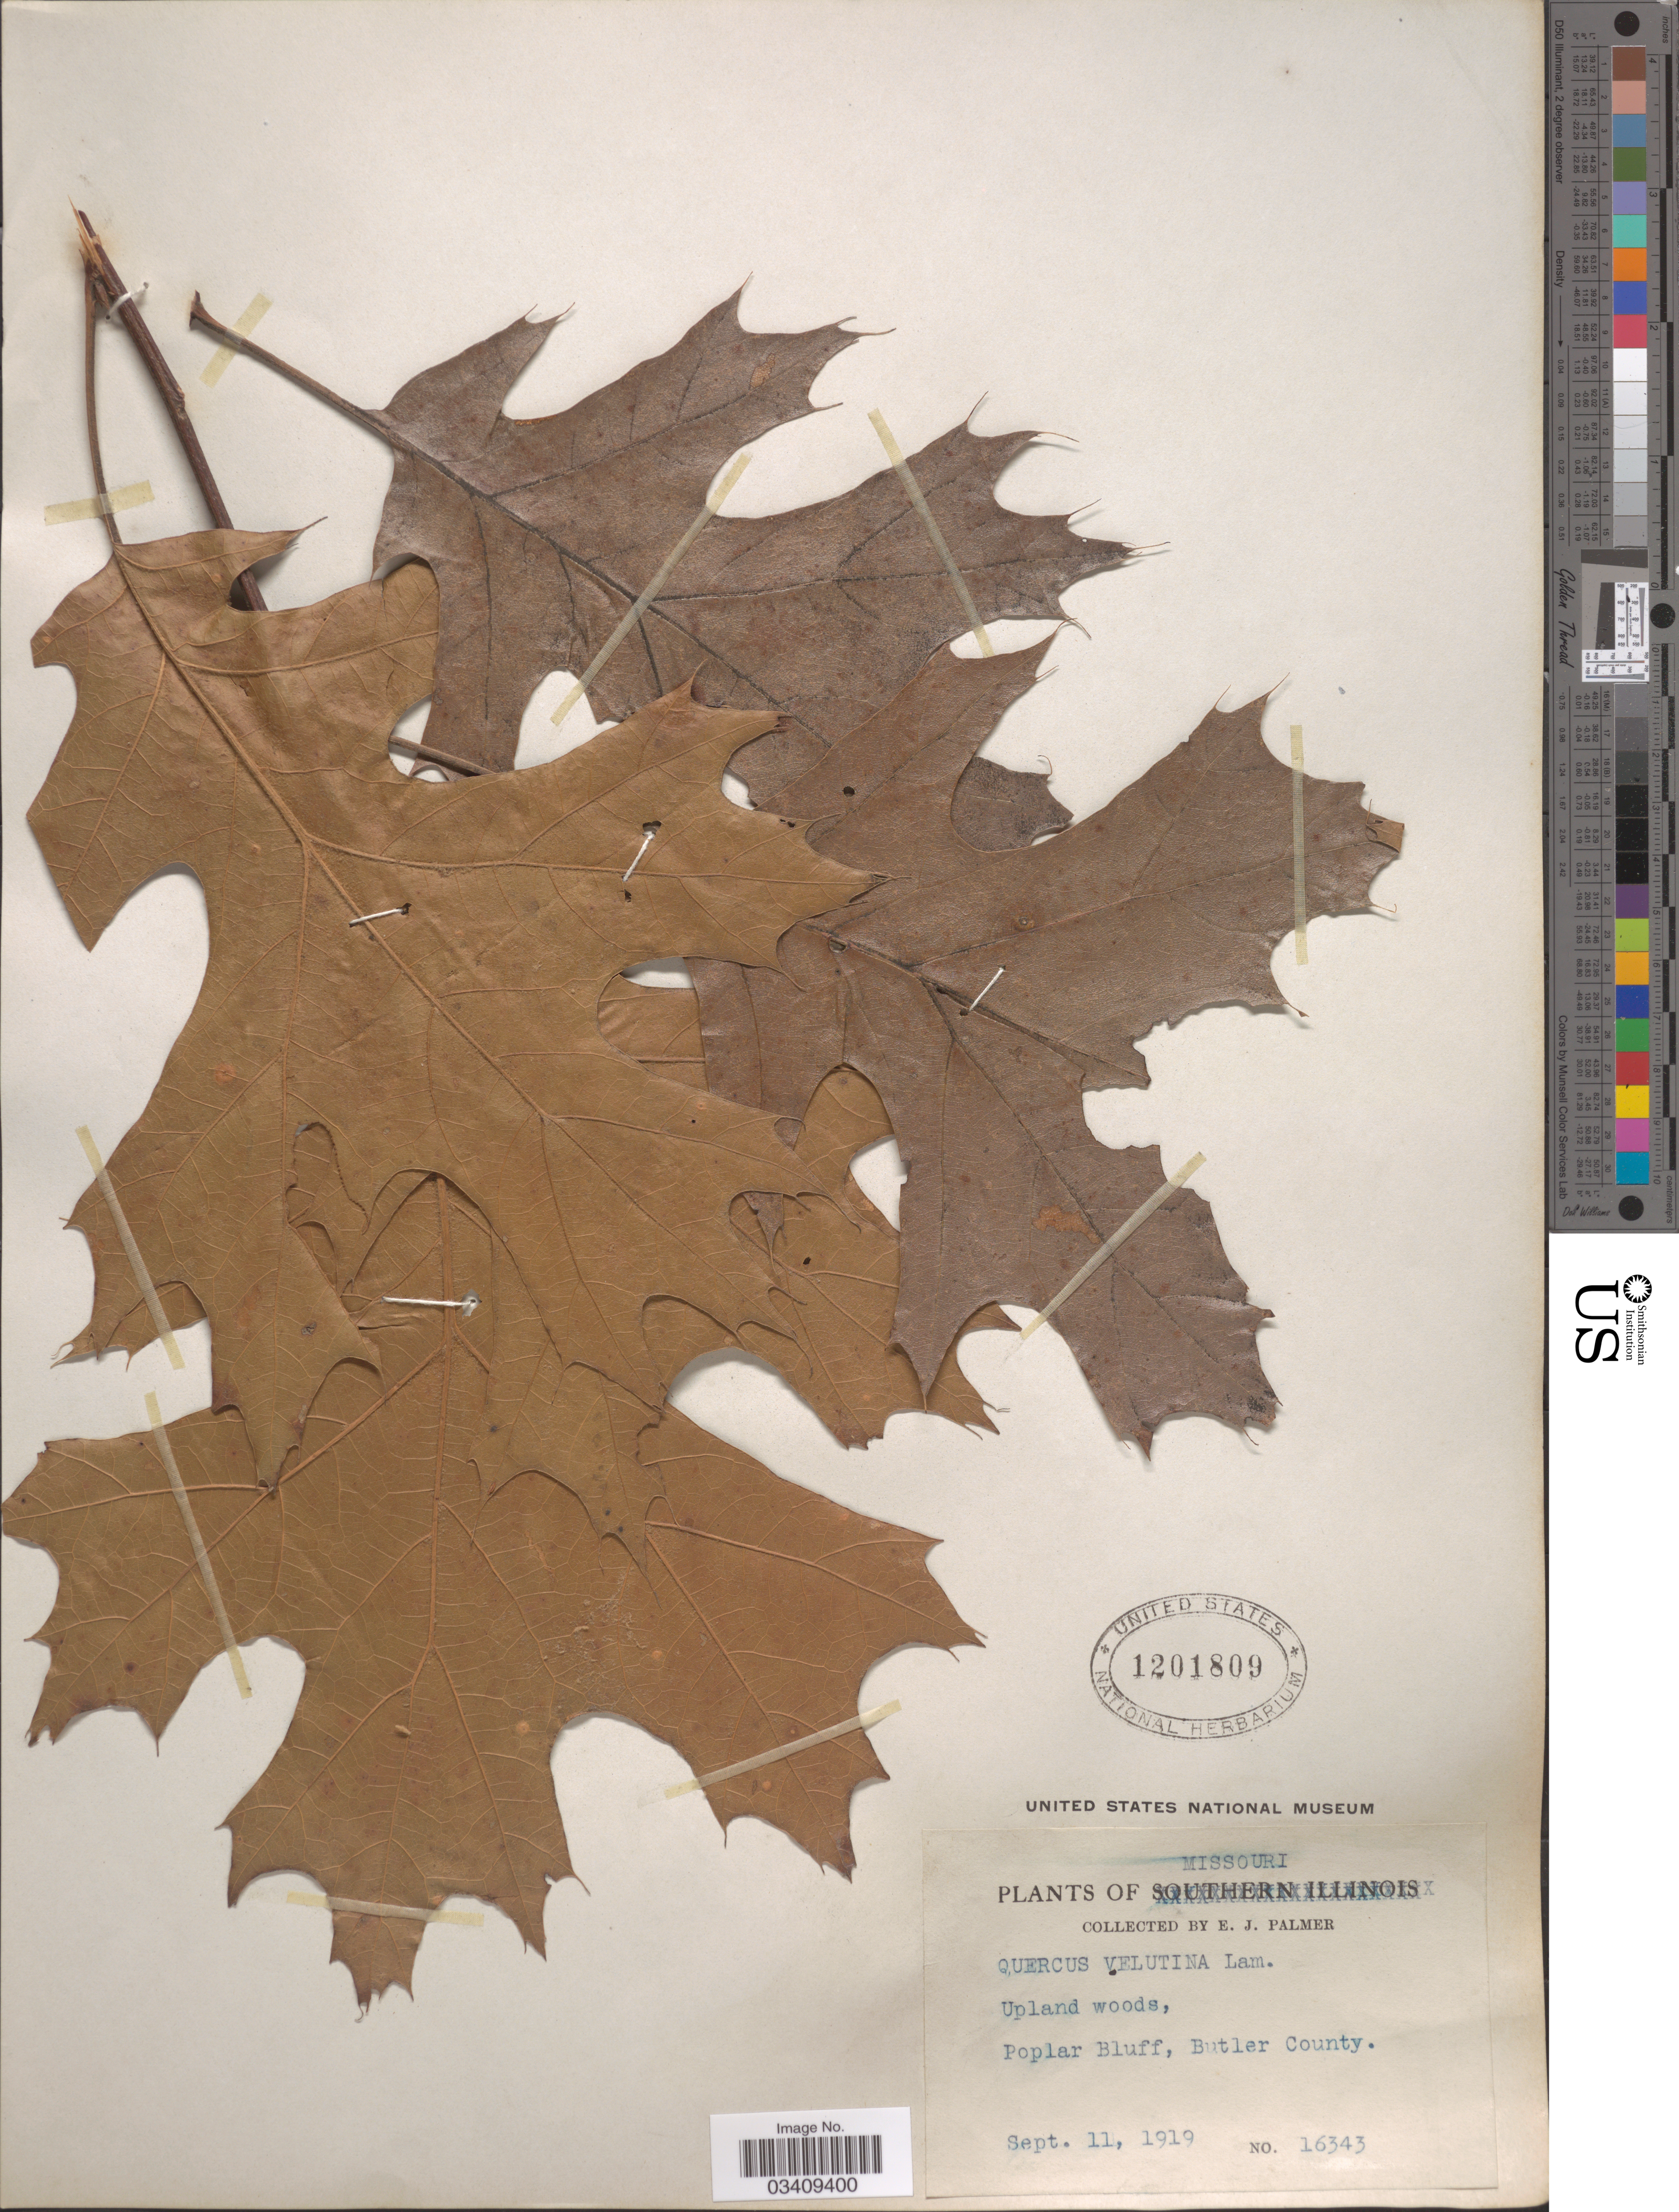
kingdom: Plantae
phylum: Tracheophyta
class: Magnoliopsida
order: Fagales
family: Fagaceae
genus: Quercus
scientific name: Quercus velutina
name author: Lam.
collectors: E. J. Palmer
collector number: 16343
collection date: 1919-09-11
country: United States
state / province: Missouri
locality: Upland woods, Poplar Bluff, Butler County.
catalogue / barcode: US 1201809